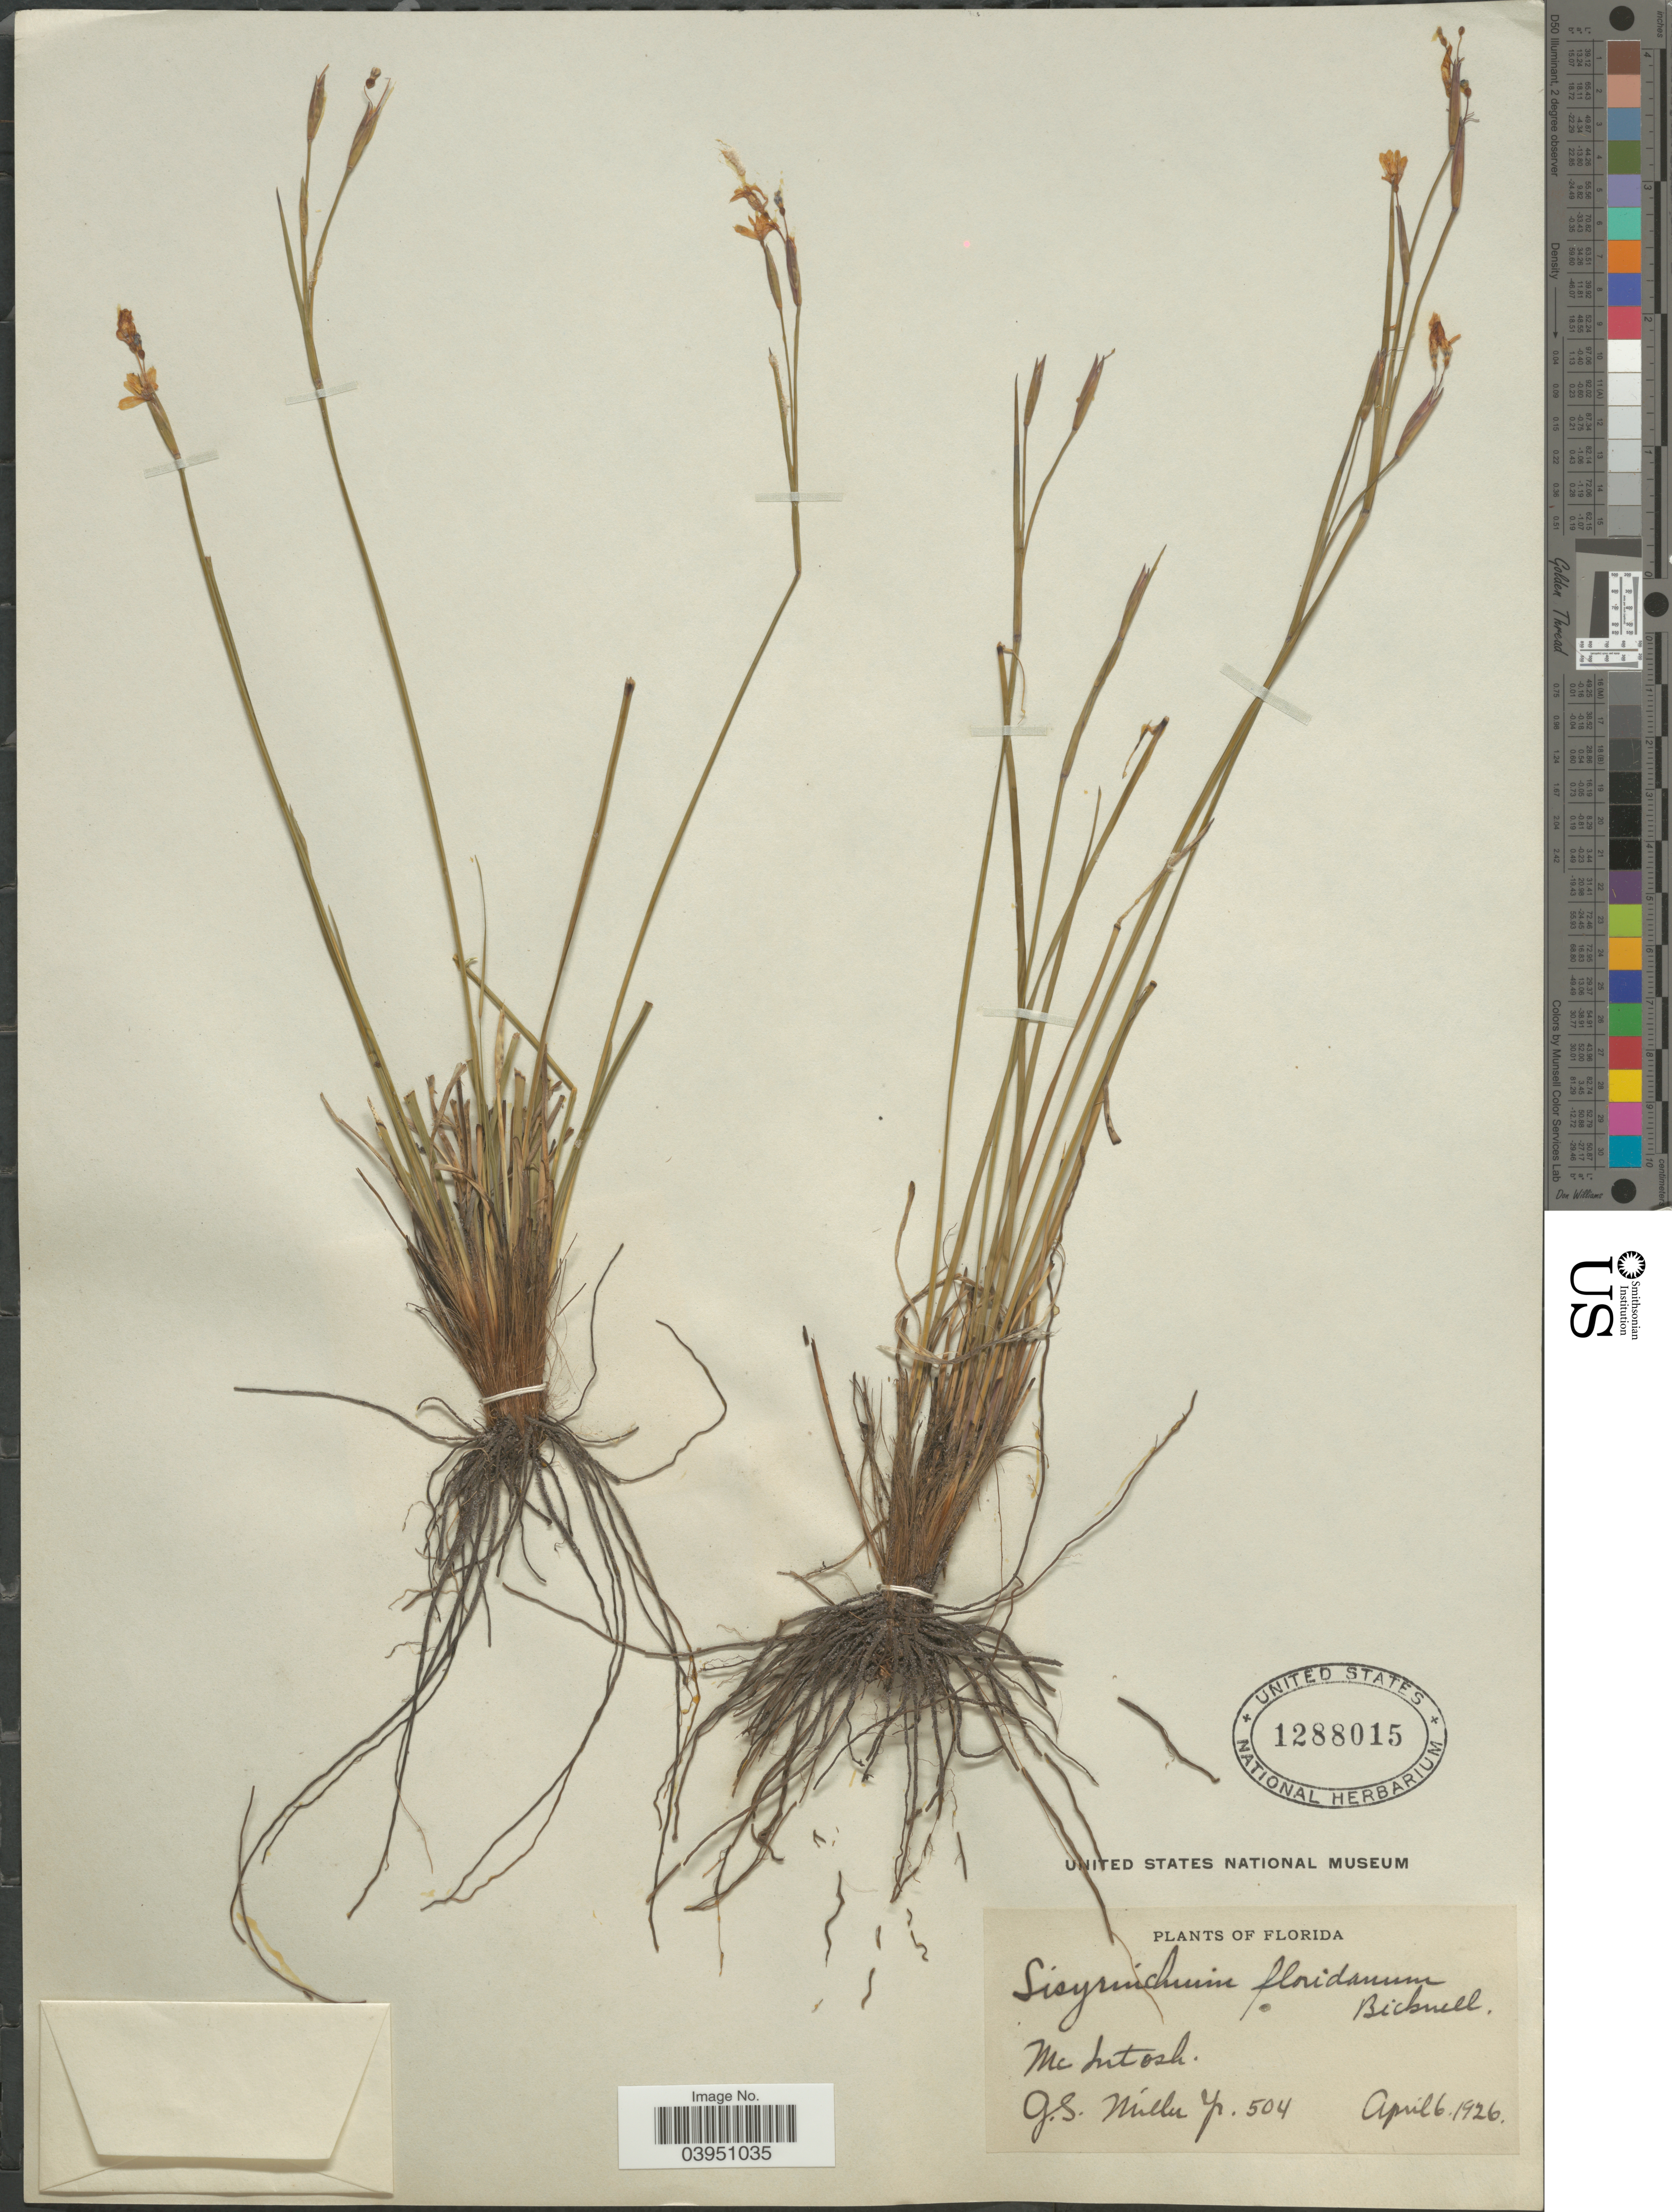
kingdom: Plantae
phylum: Tracheophyta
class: Liliopsida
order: Asparagales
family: Iridaceae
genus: Sisyrinchium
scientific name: Sisyrinchium floridanum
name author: E.P. Bicknell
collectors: G. S. Miller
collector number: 504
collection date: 1926-04-06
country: United States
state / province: Florida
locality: Mc Intosh.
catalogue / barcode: US 1288015